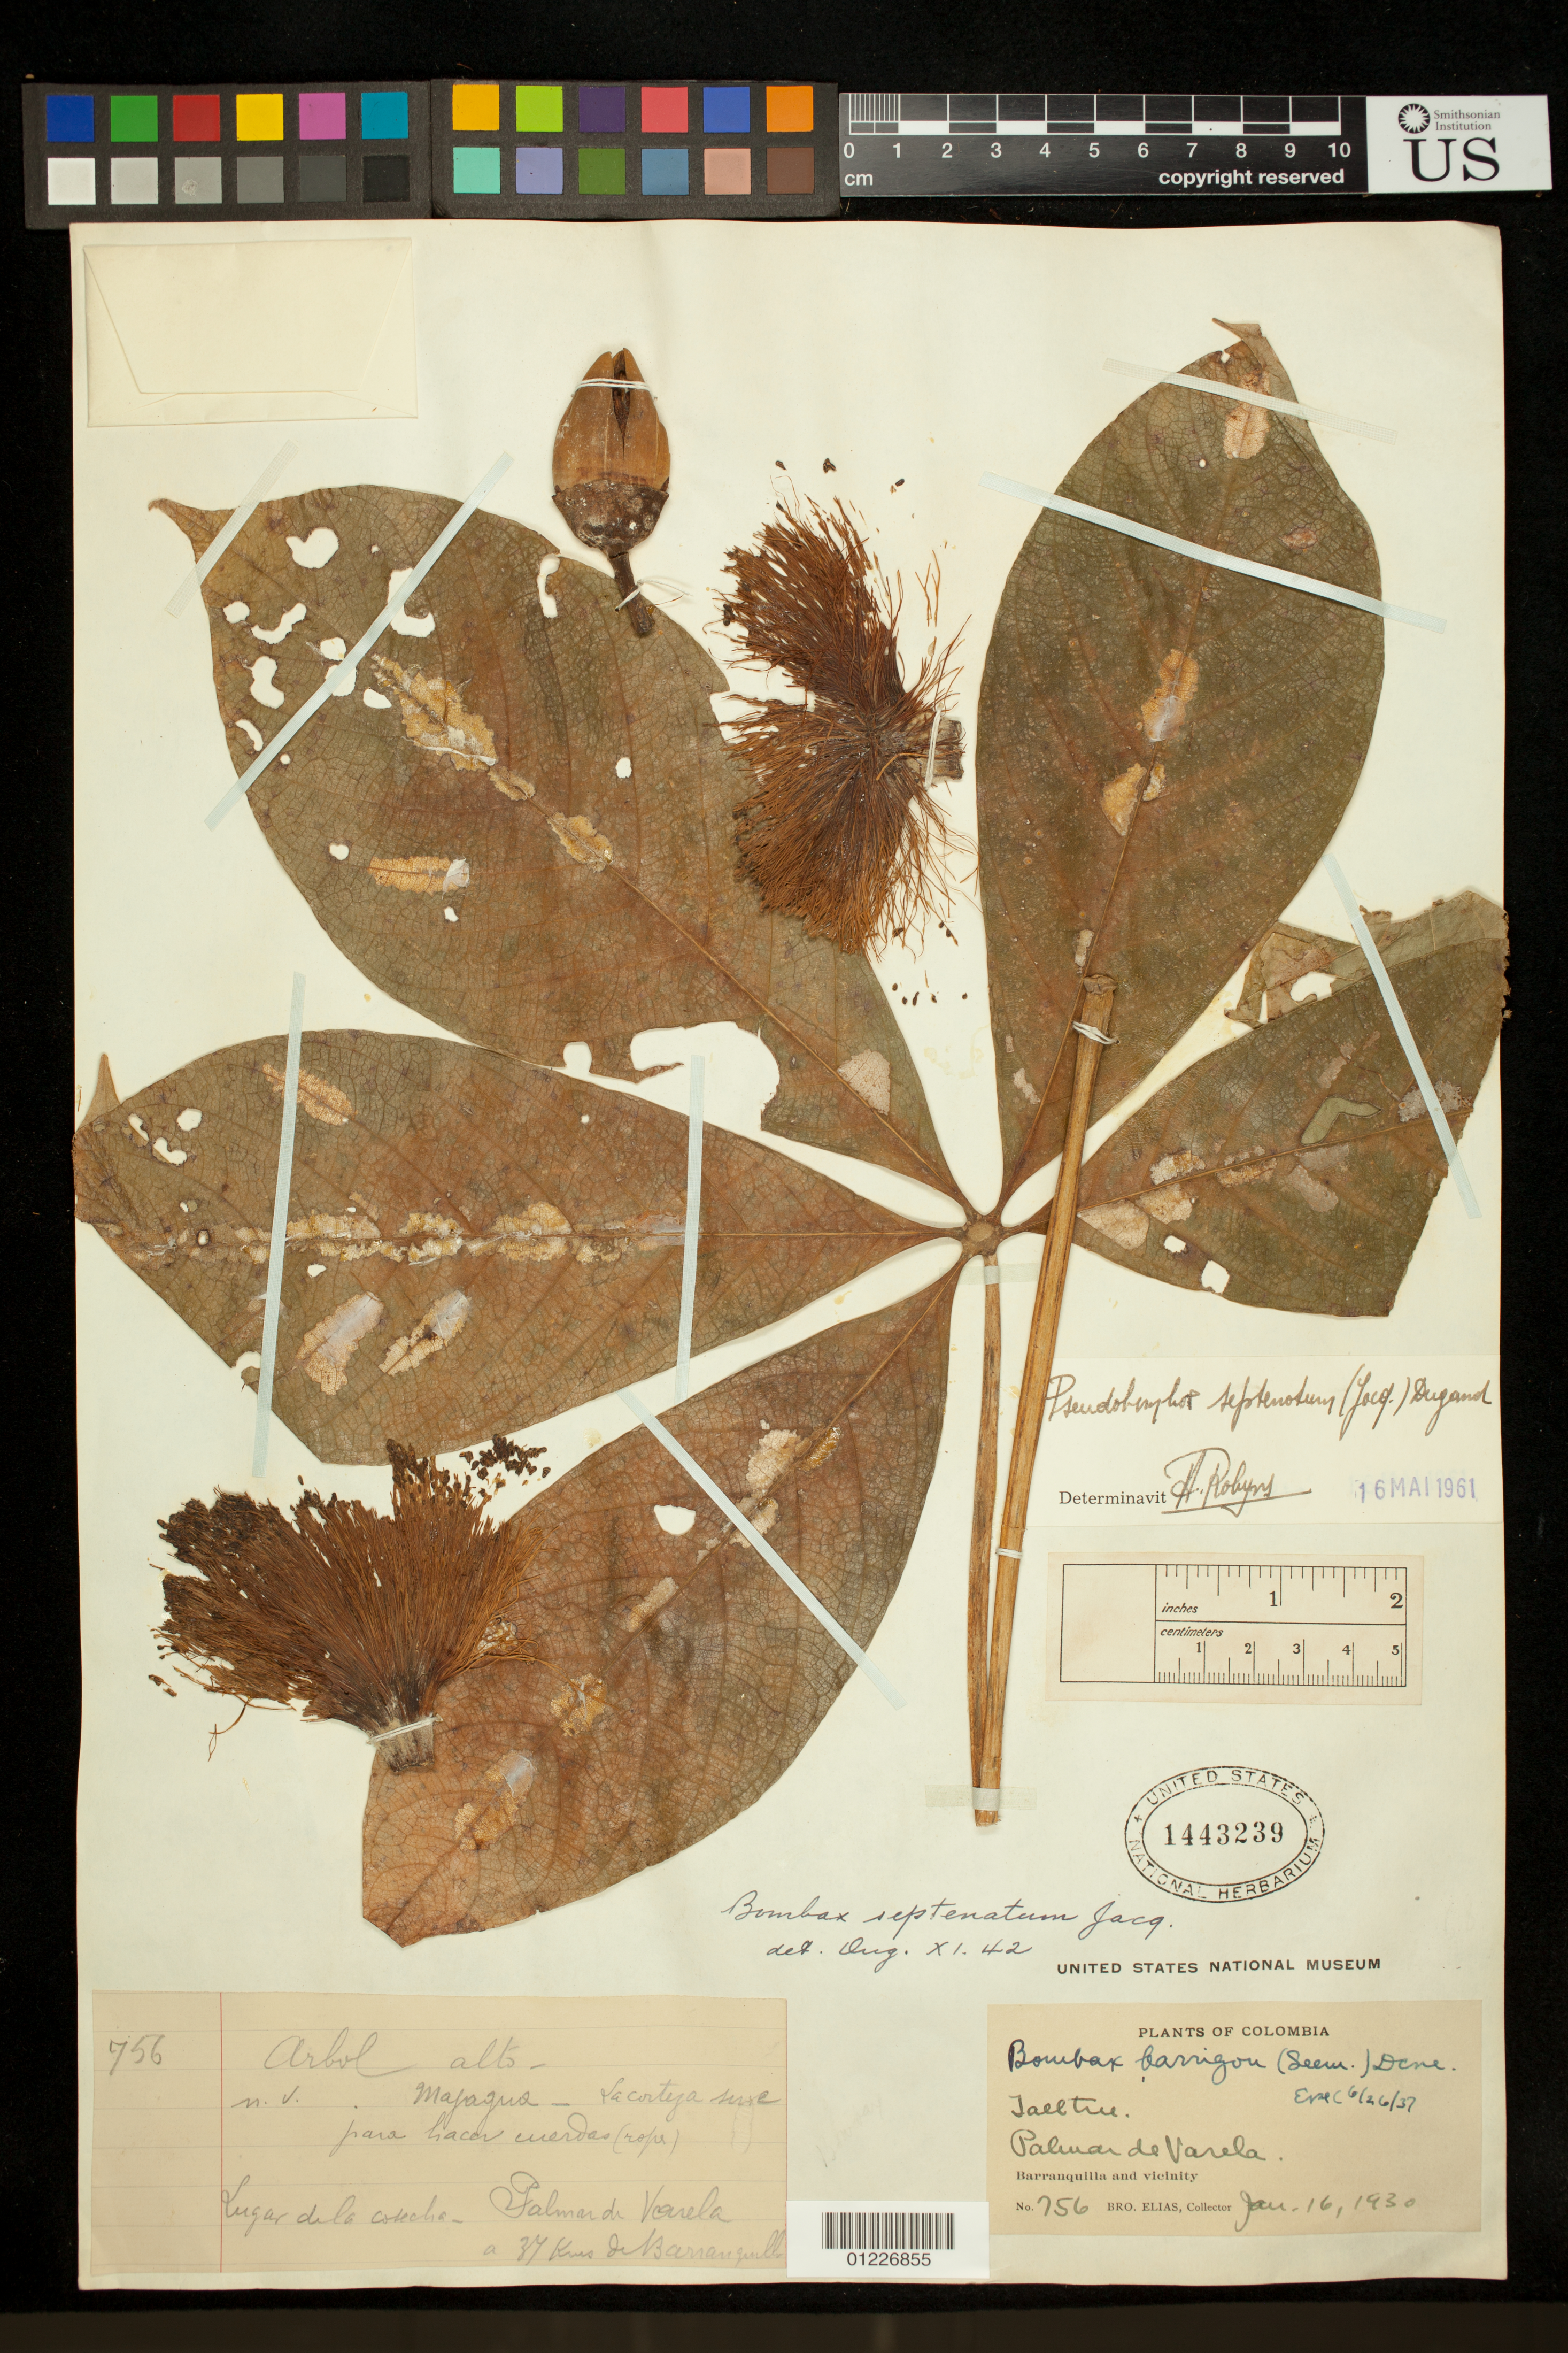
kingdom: Plantae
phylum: Tracheophyta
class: Magnoliopsida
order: Malvales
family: Malvaceae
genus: Pseudobombax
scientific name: Pseudobombax septenatum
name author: (Jacq.) Dugand G.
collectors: Bro. Elias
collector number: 756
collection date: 1930-01-16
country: Colombia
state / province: Atlántico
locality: Barranquilla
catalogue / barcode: US 1443239